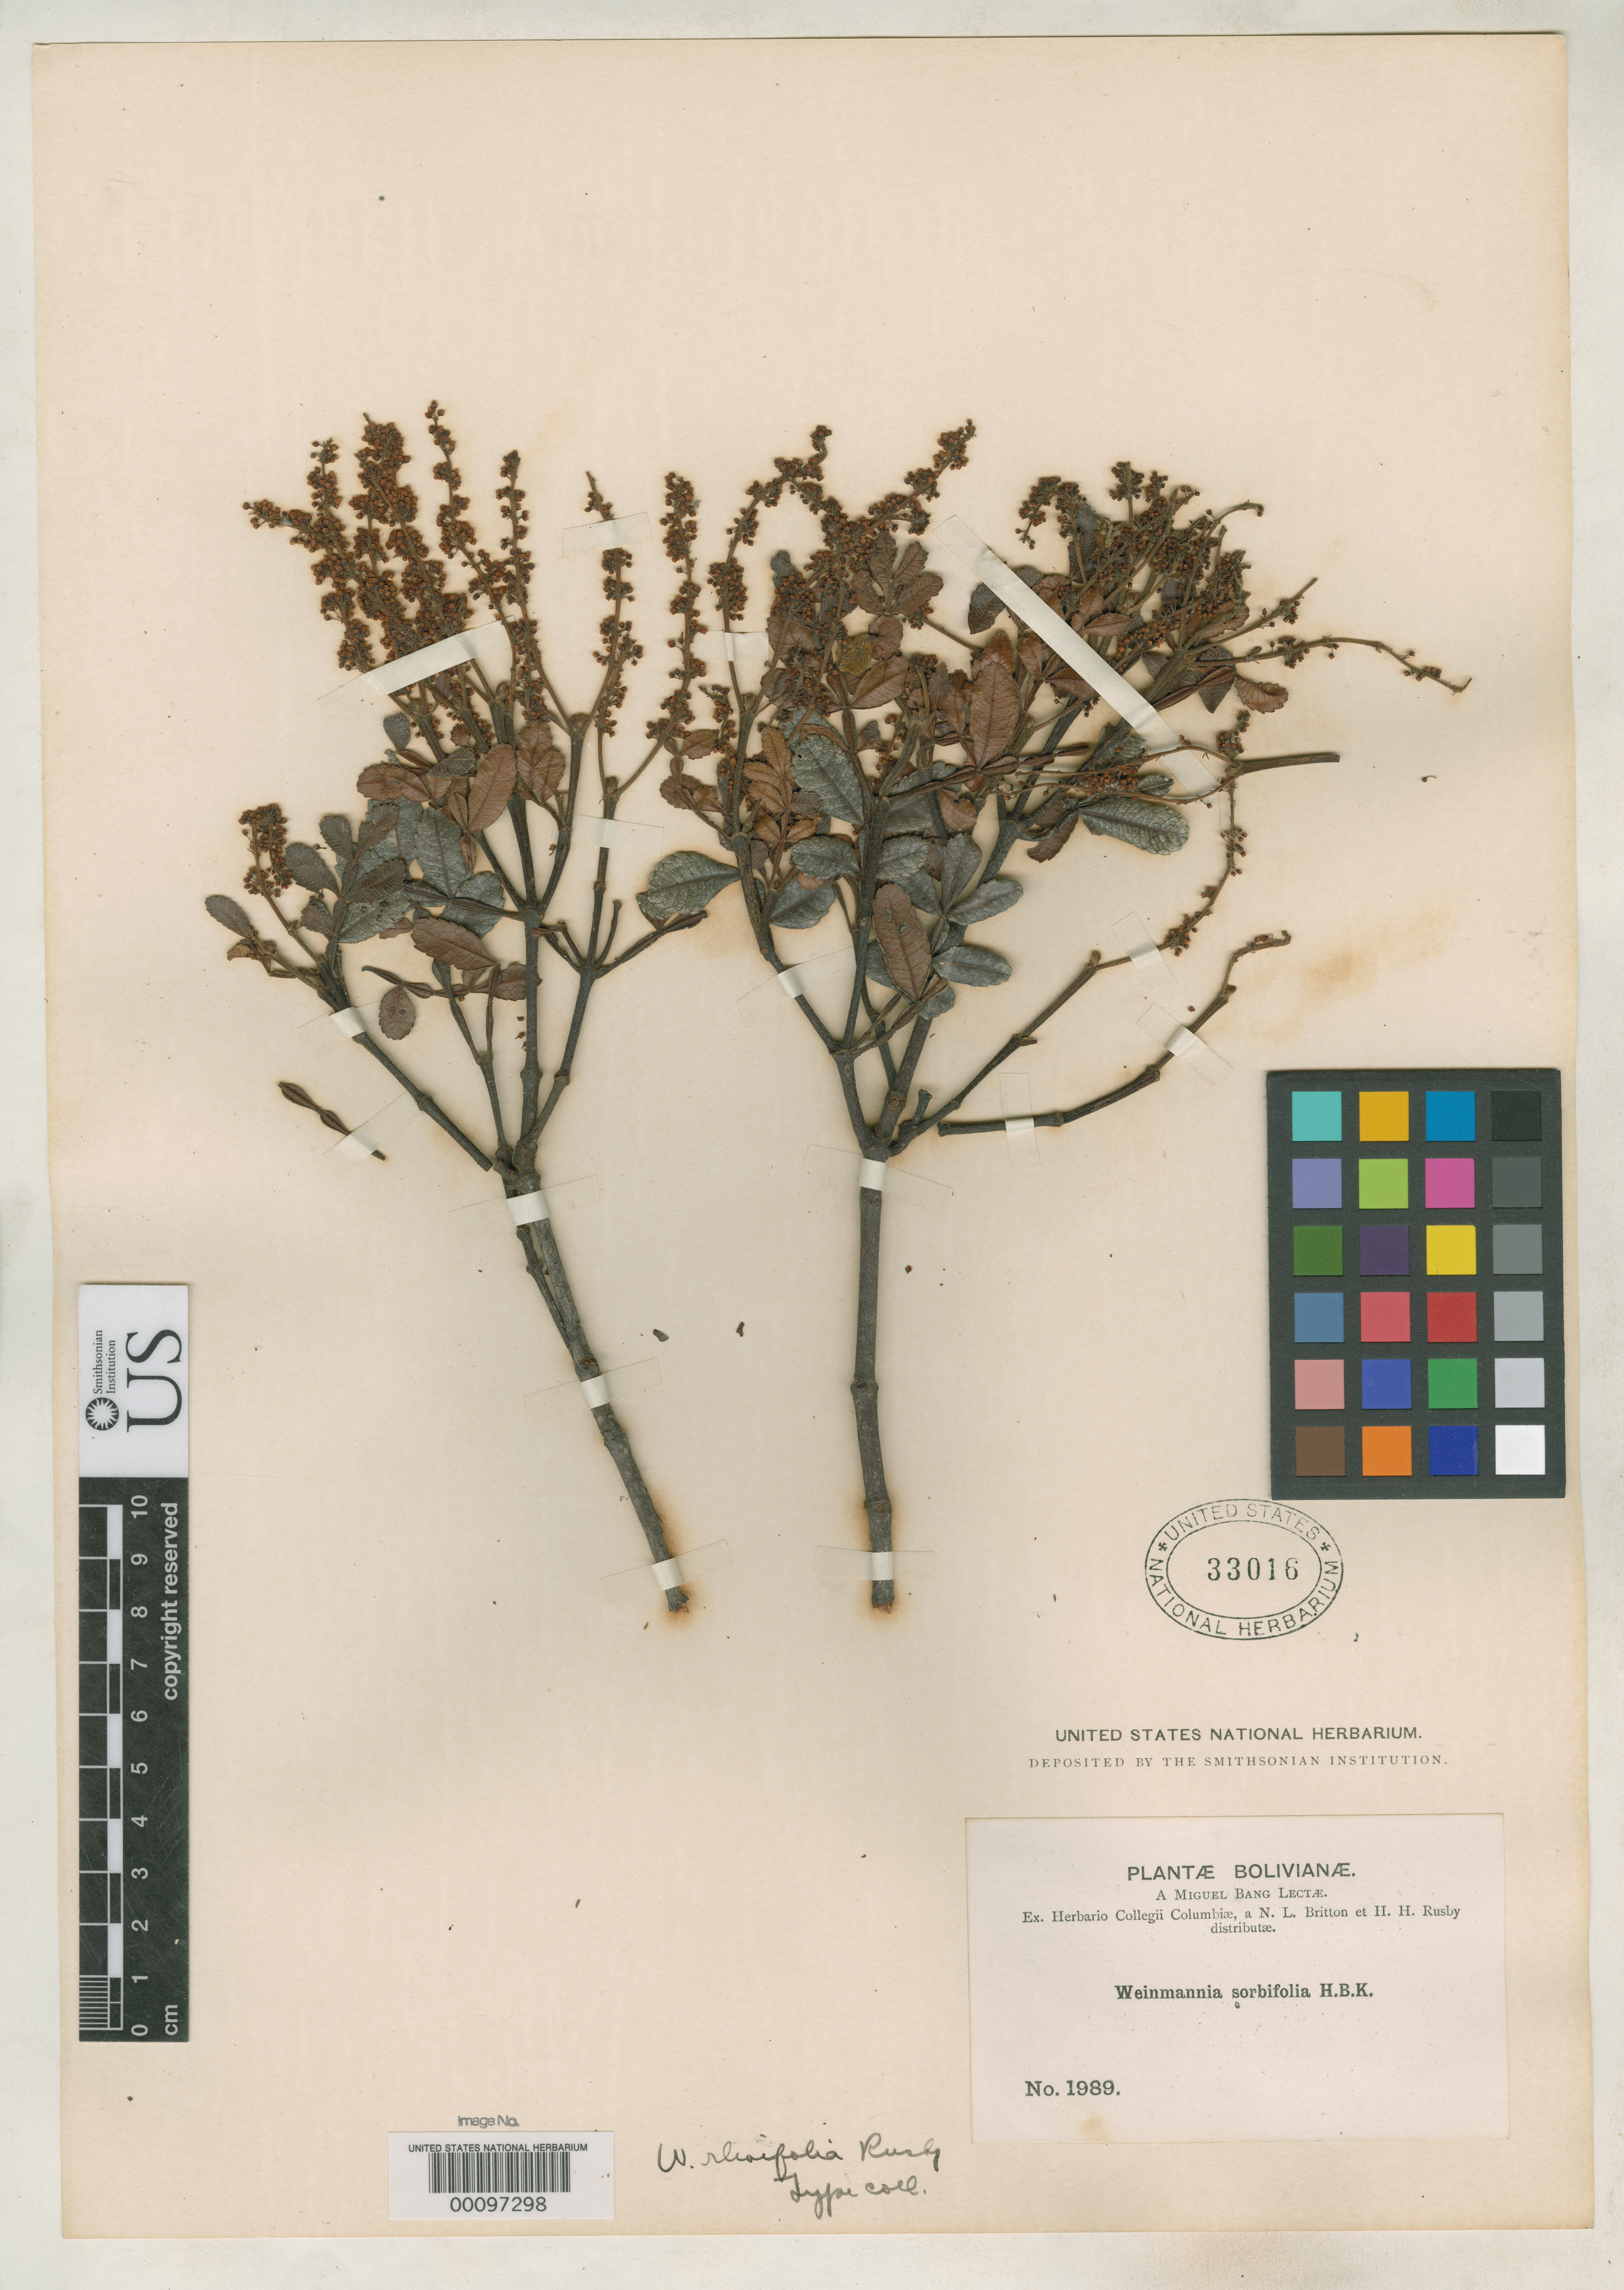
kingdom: Plantae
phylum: Tracheophyta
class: Magnoliopsida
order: Oxalidales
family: Cunoniaceae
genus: Weinmannia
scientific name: Weinmannia rhoifolia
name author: Rusby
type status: Isotype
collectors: M. Bang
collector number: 1989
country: Bolivia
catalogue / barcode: US 33016